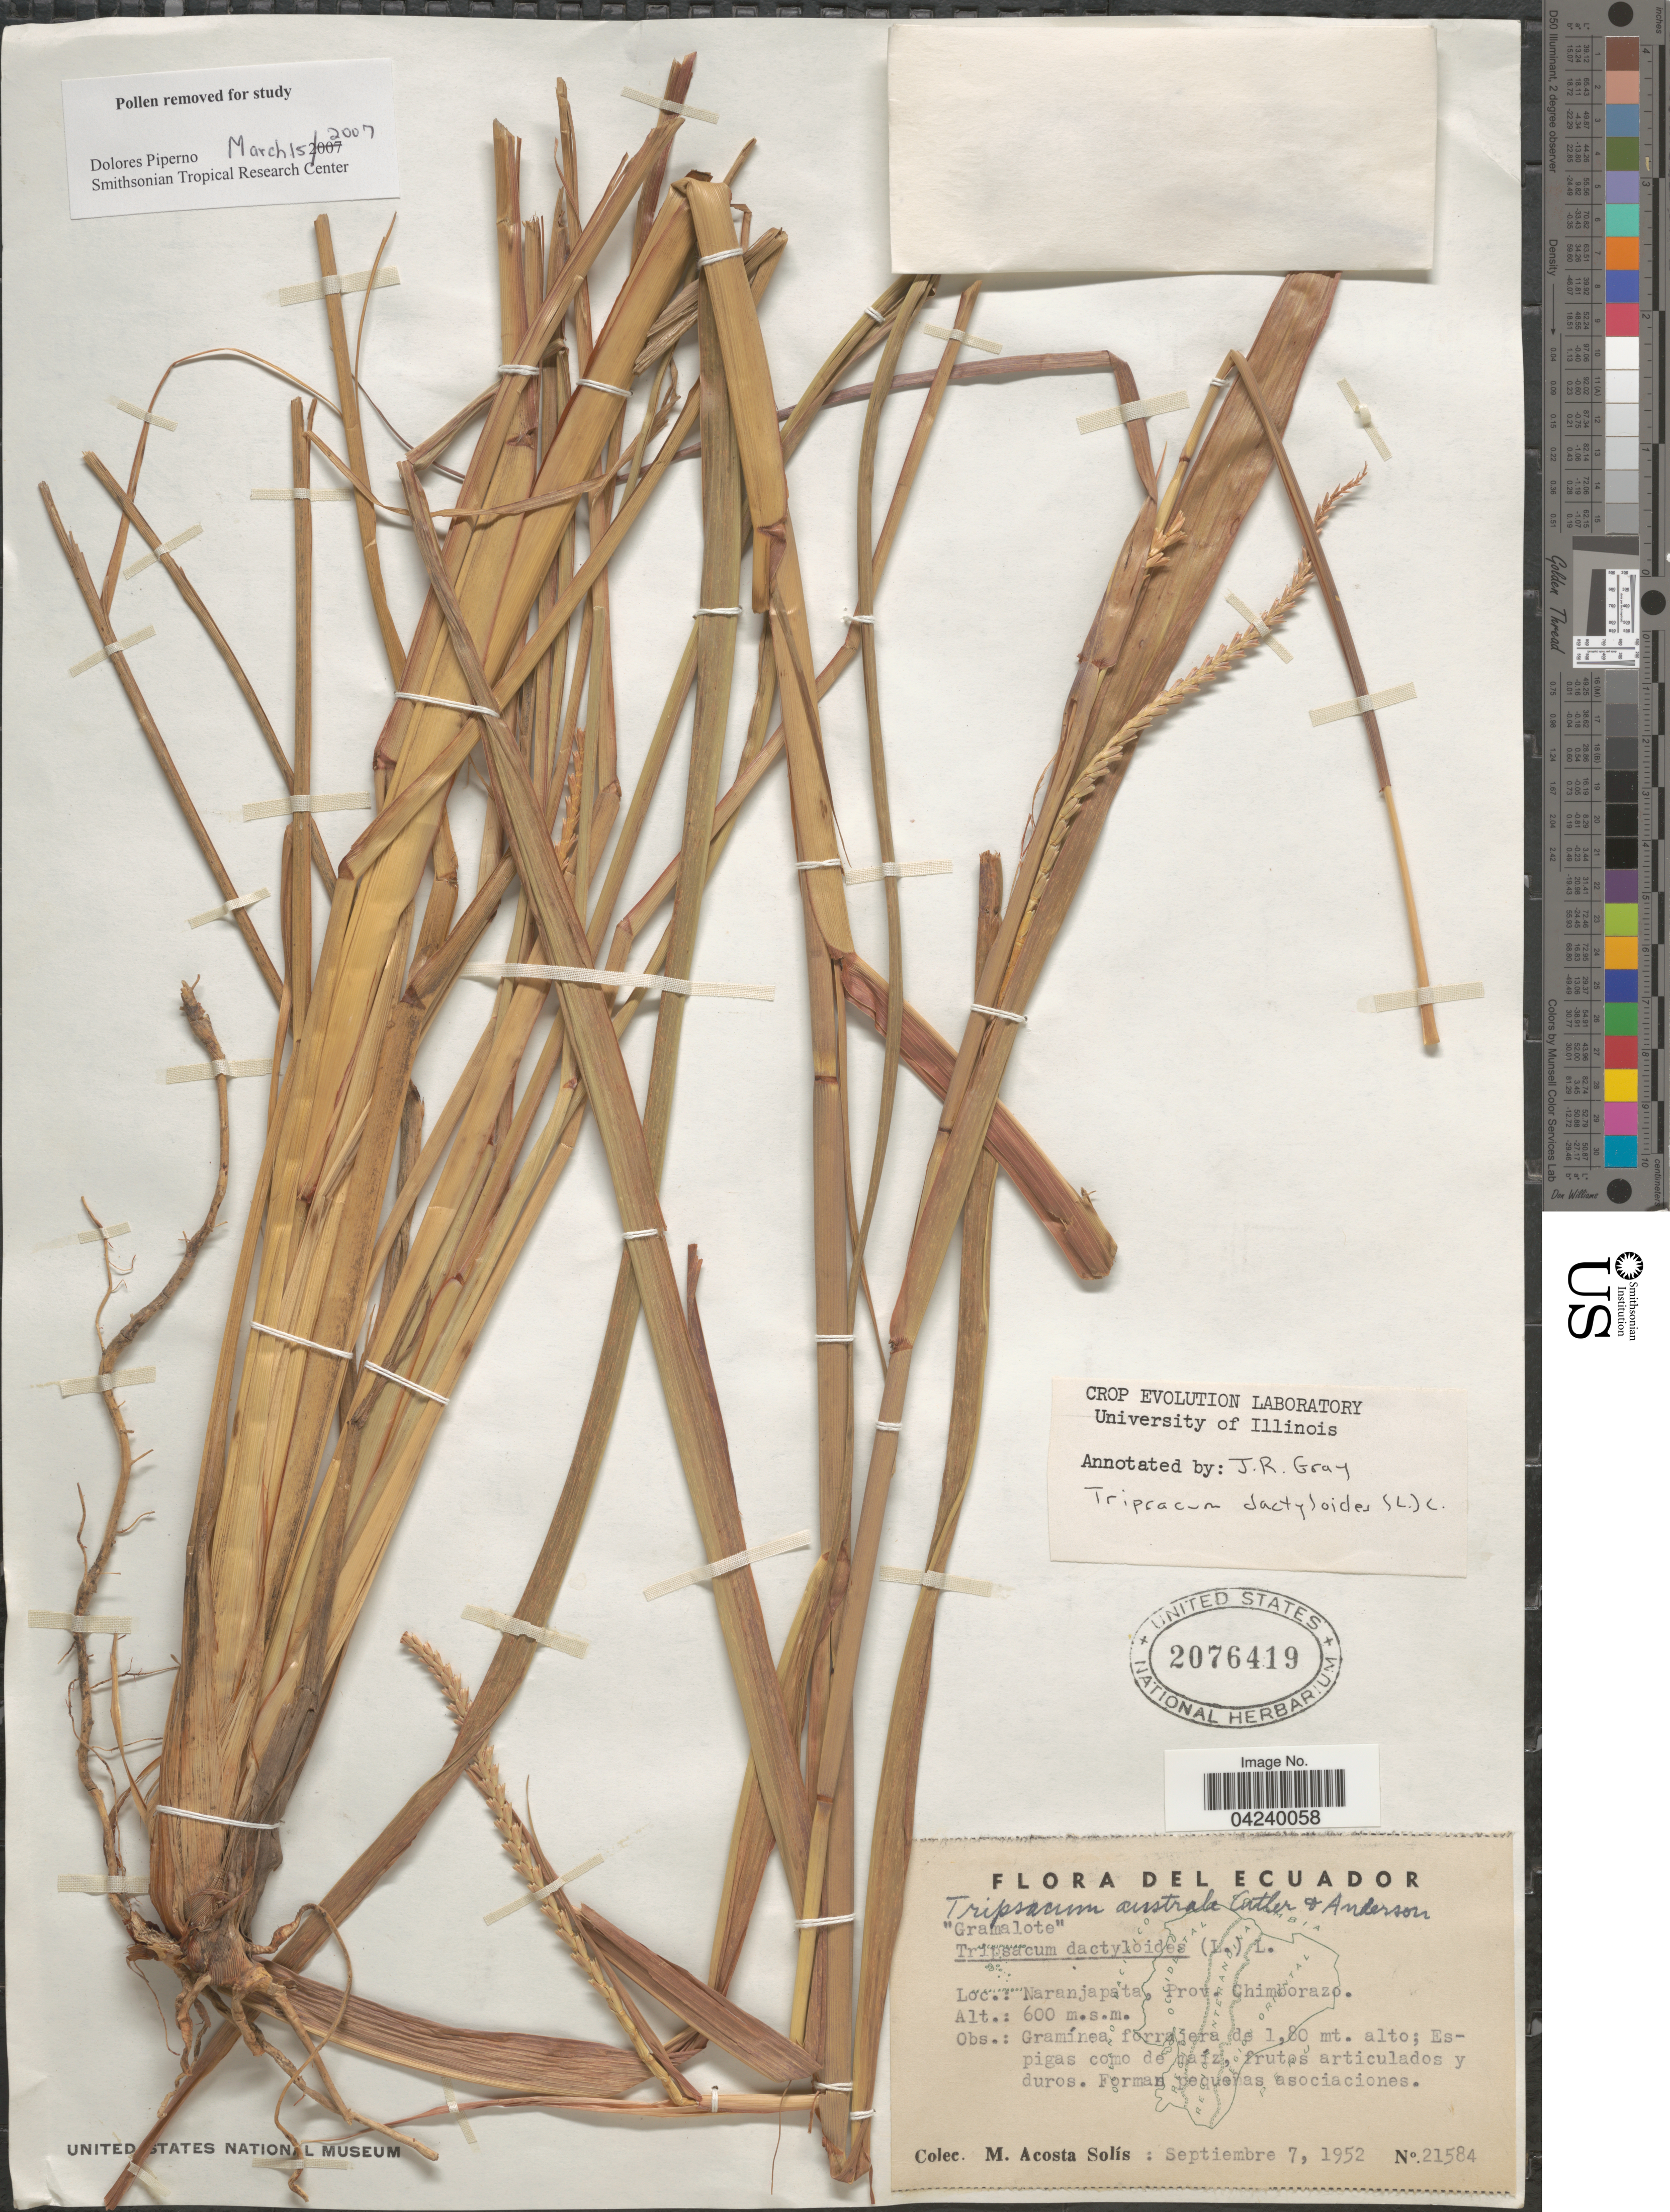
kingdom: Plantae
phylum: Tracheophyta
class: Liliopsida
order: Poales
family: Poaceae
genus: Tripsacum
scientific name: Tripsacum australe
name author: H.C. Cutler & E.S. Anderson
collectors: M. Acosta Solis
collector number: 21584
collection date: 1952-09-07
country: Ecuador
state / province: Chimborazo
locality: Naranjapata.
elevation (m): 600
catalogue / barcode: US 2076419